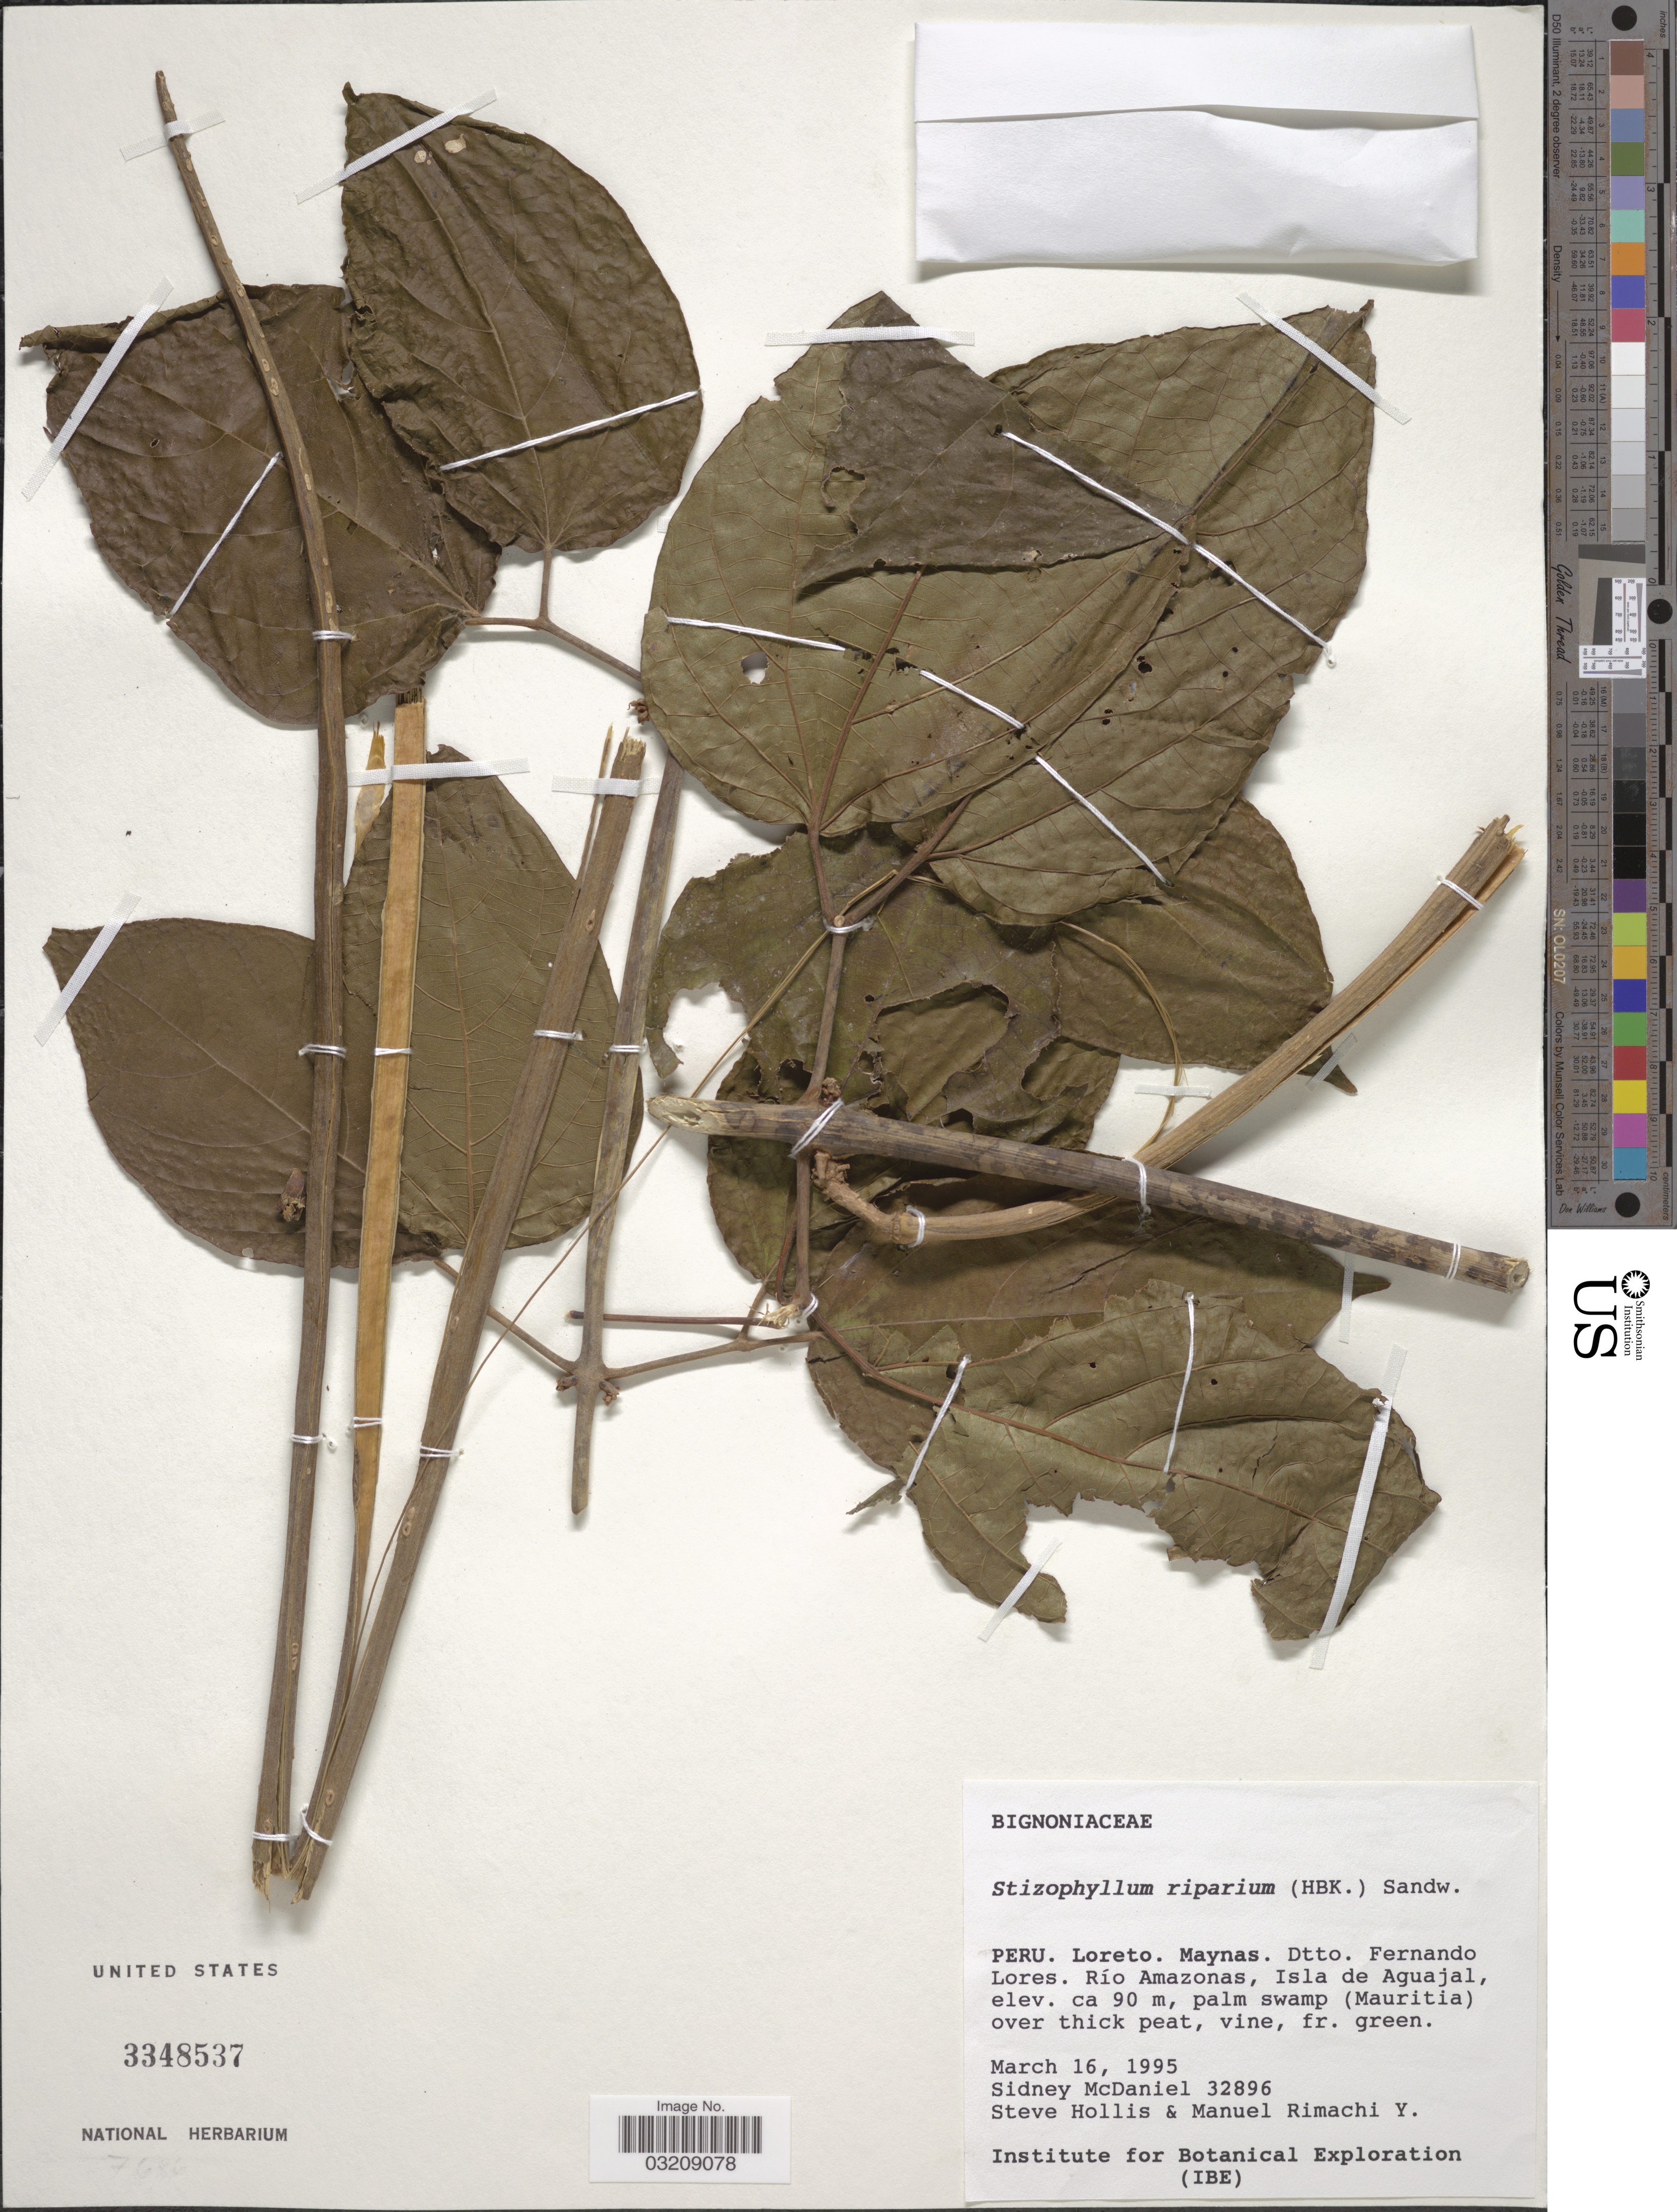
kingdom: Plantae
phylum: Tracheophyta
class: Magnoliopsida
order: Lamiales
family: Bignoniaceae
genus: Stizophyllum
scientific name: Stizophyllum riparium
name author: (Kunth) Sandwith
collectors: S. McDaniel, S. Hollis & M. Rimachi Y.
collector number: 32896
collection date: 1995-03-16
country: Peru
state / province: Loreto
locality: Maynas. Dtto. Fernando Lores. Río Amazonas, Isla de Aguajal.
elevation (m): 90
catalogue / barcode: US 3348537